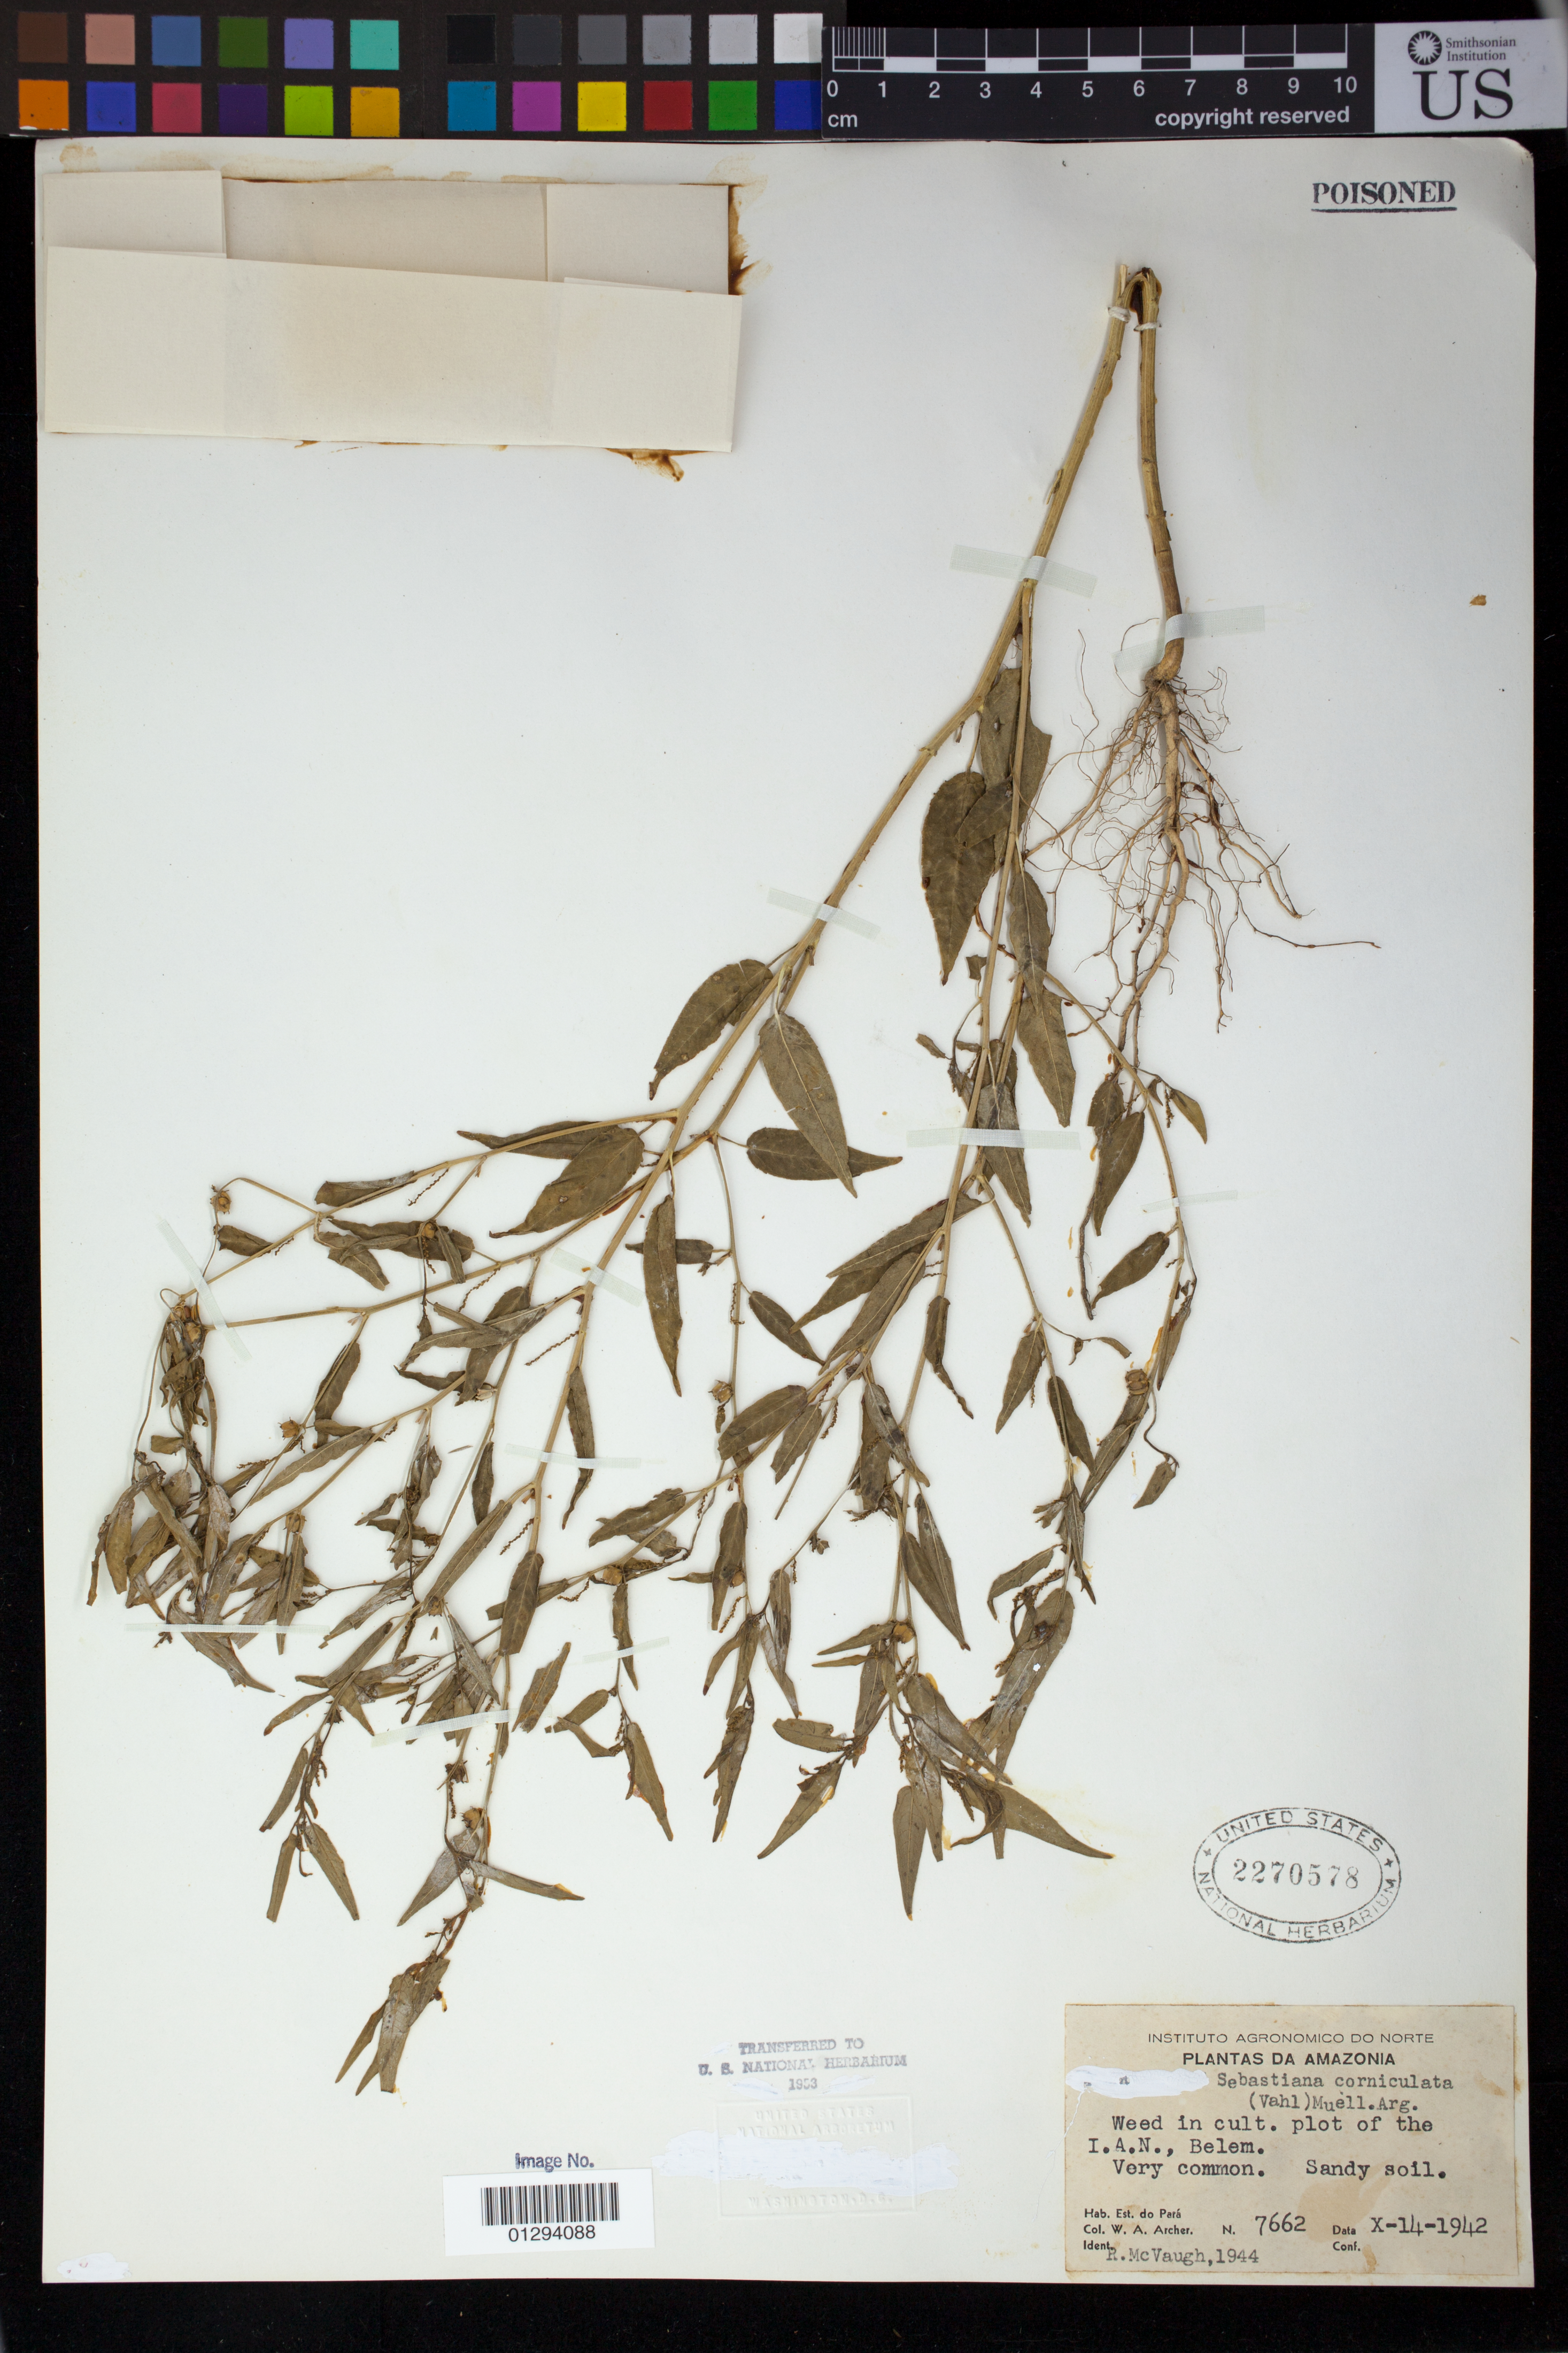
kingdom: Plantae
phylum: Tracheophyta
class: Magnoliopsida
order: Malpighiales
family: Euphorbiaceae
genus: Sebastiania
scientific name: Sebastiania corniculata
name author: (Vahl) Müll. Arg.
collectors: W. A. Archer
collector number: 7662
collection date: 1942-10-14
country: Brazil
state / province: Para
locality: plot of the I.A.N. [Instituto Agronomic do Norte], Belem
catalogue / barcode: US 2270578